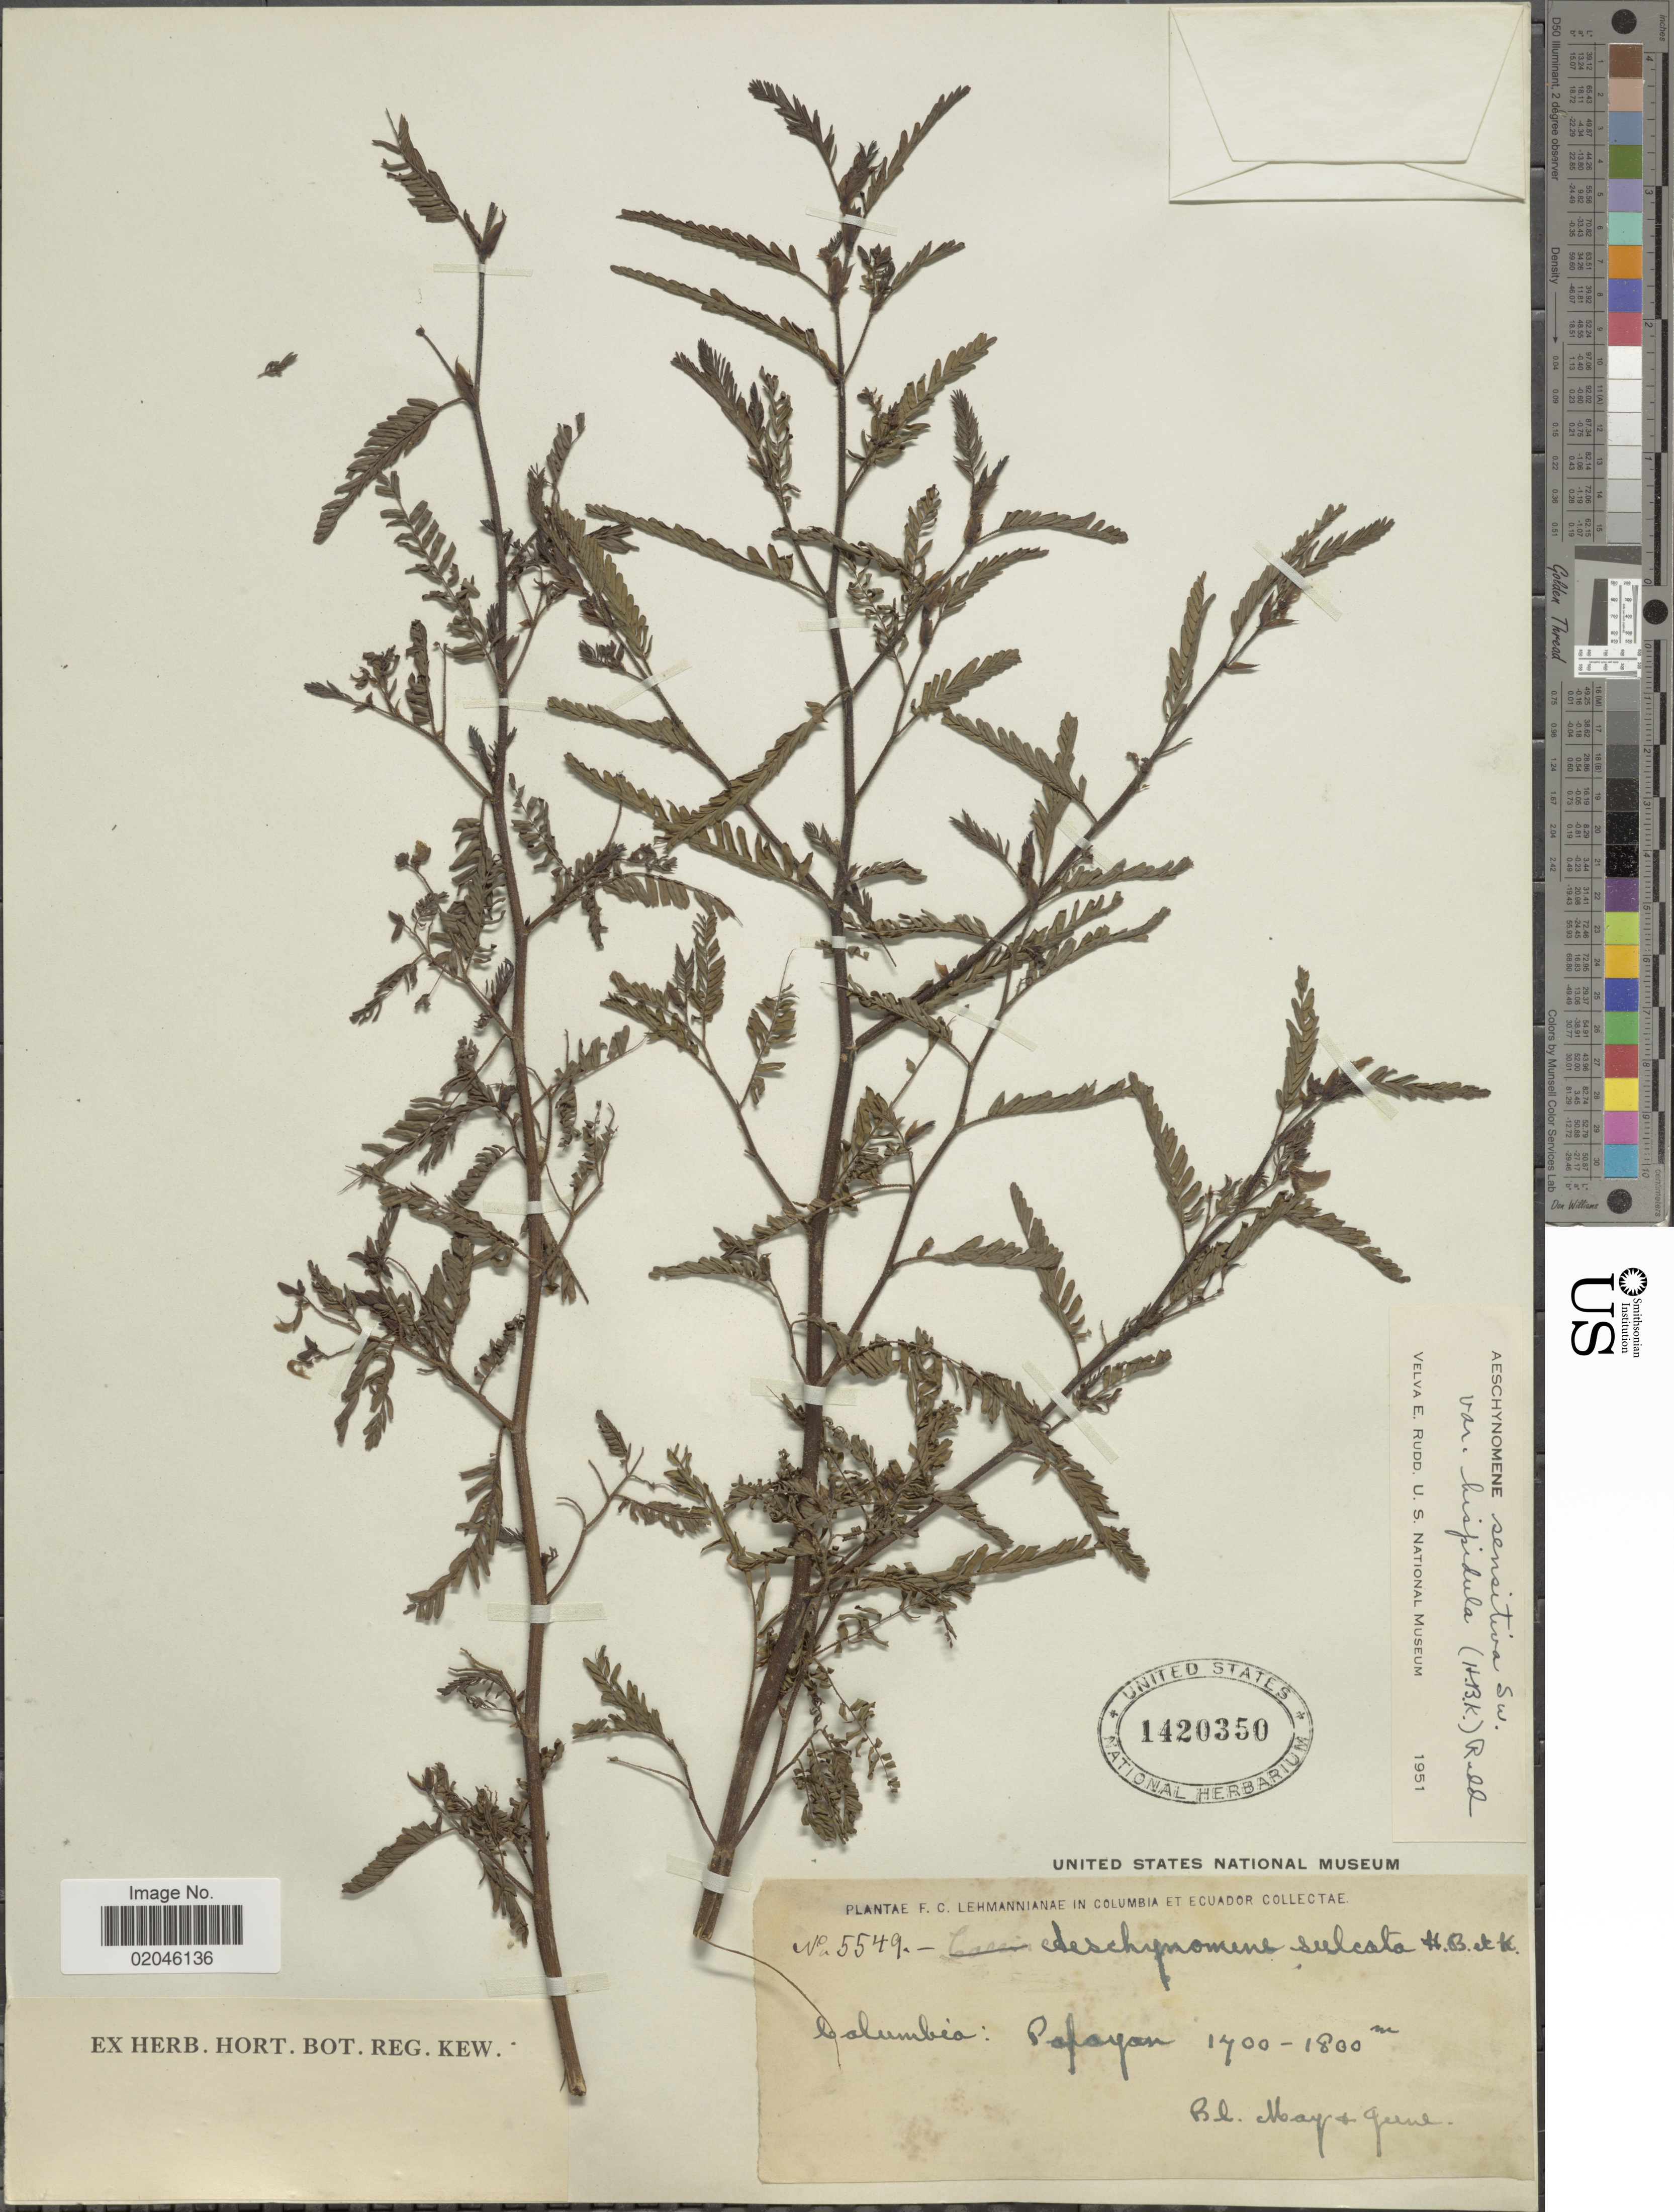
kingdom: Plantae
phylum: Tracheophyta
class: Magnoliopsida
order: Fabales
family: Fabaceae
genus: Aeschynomene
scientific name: Aeschynomene sensitiva var. hispidula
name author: Rudd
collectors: F. C. Lehmann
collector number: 5549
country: Colombia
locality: Popayan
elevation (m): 1400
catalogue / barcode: US 1420350